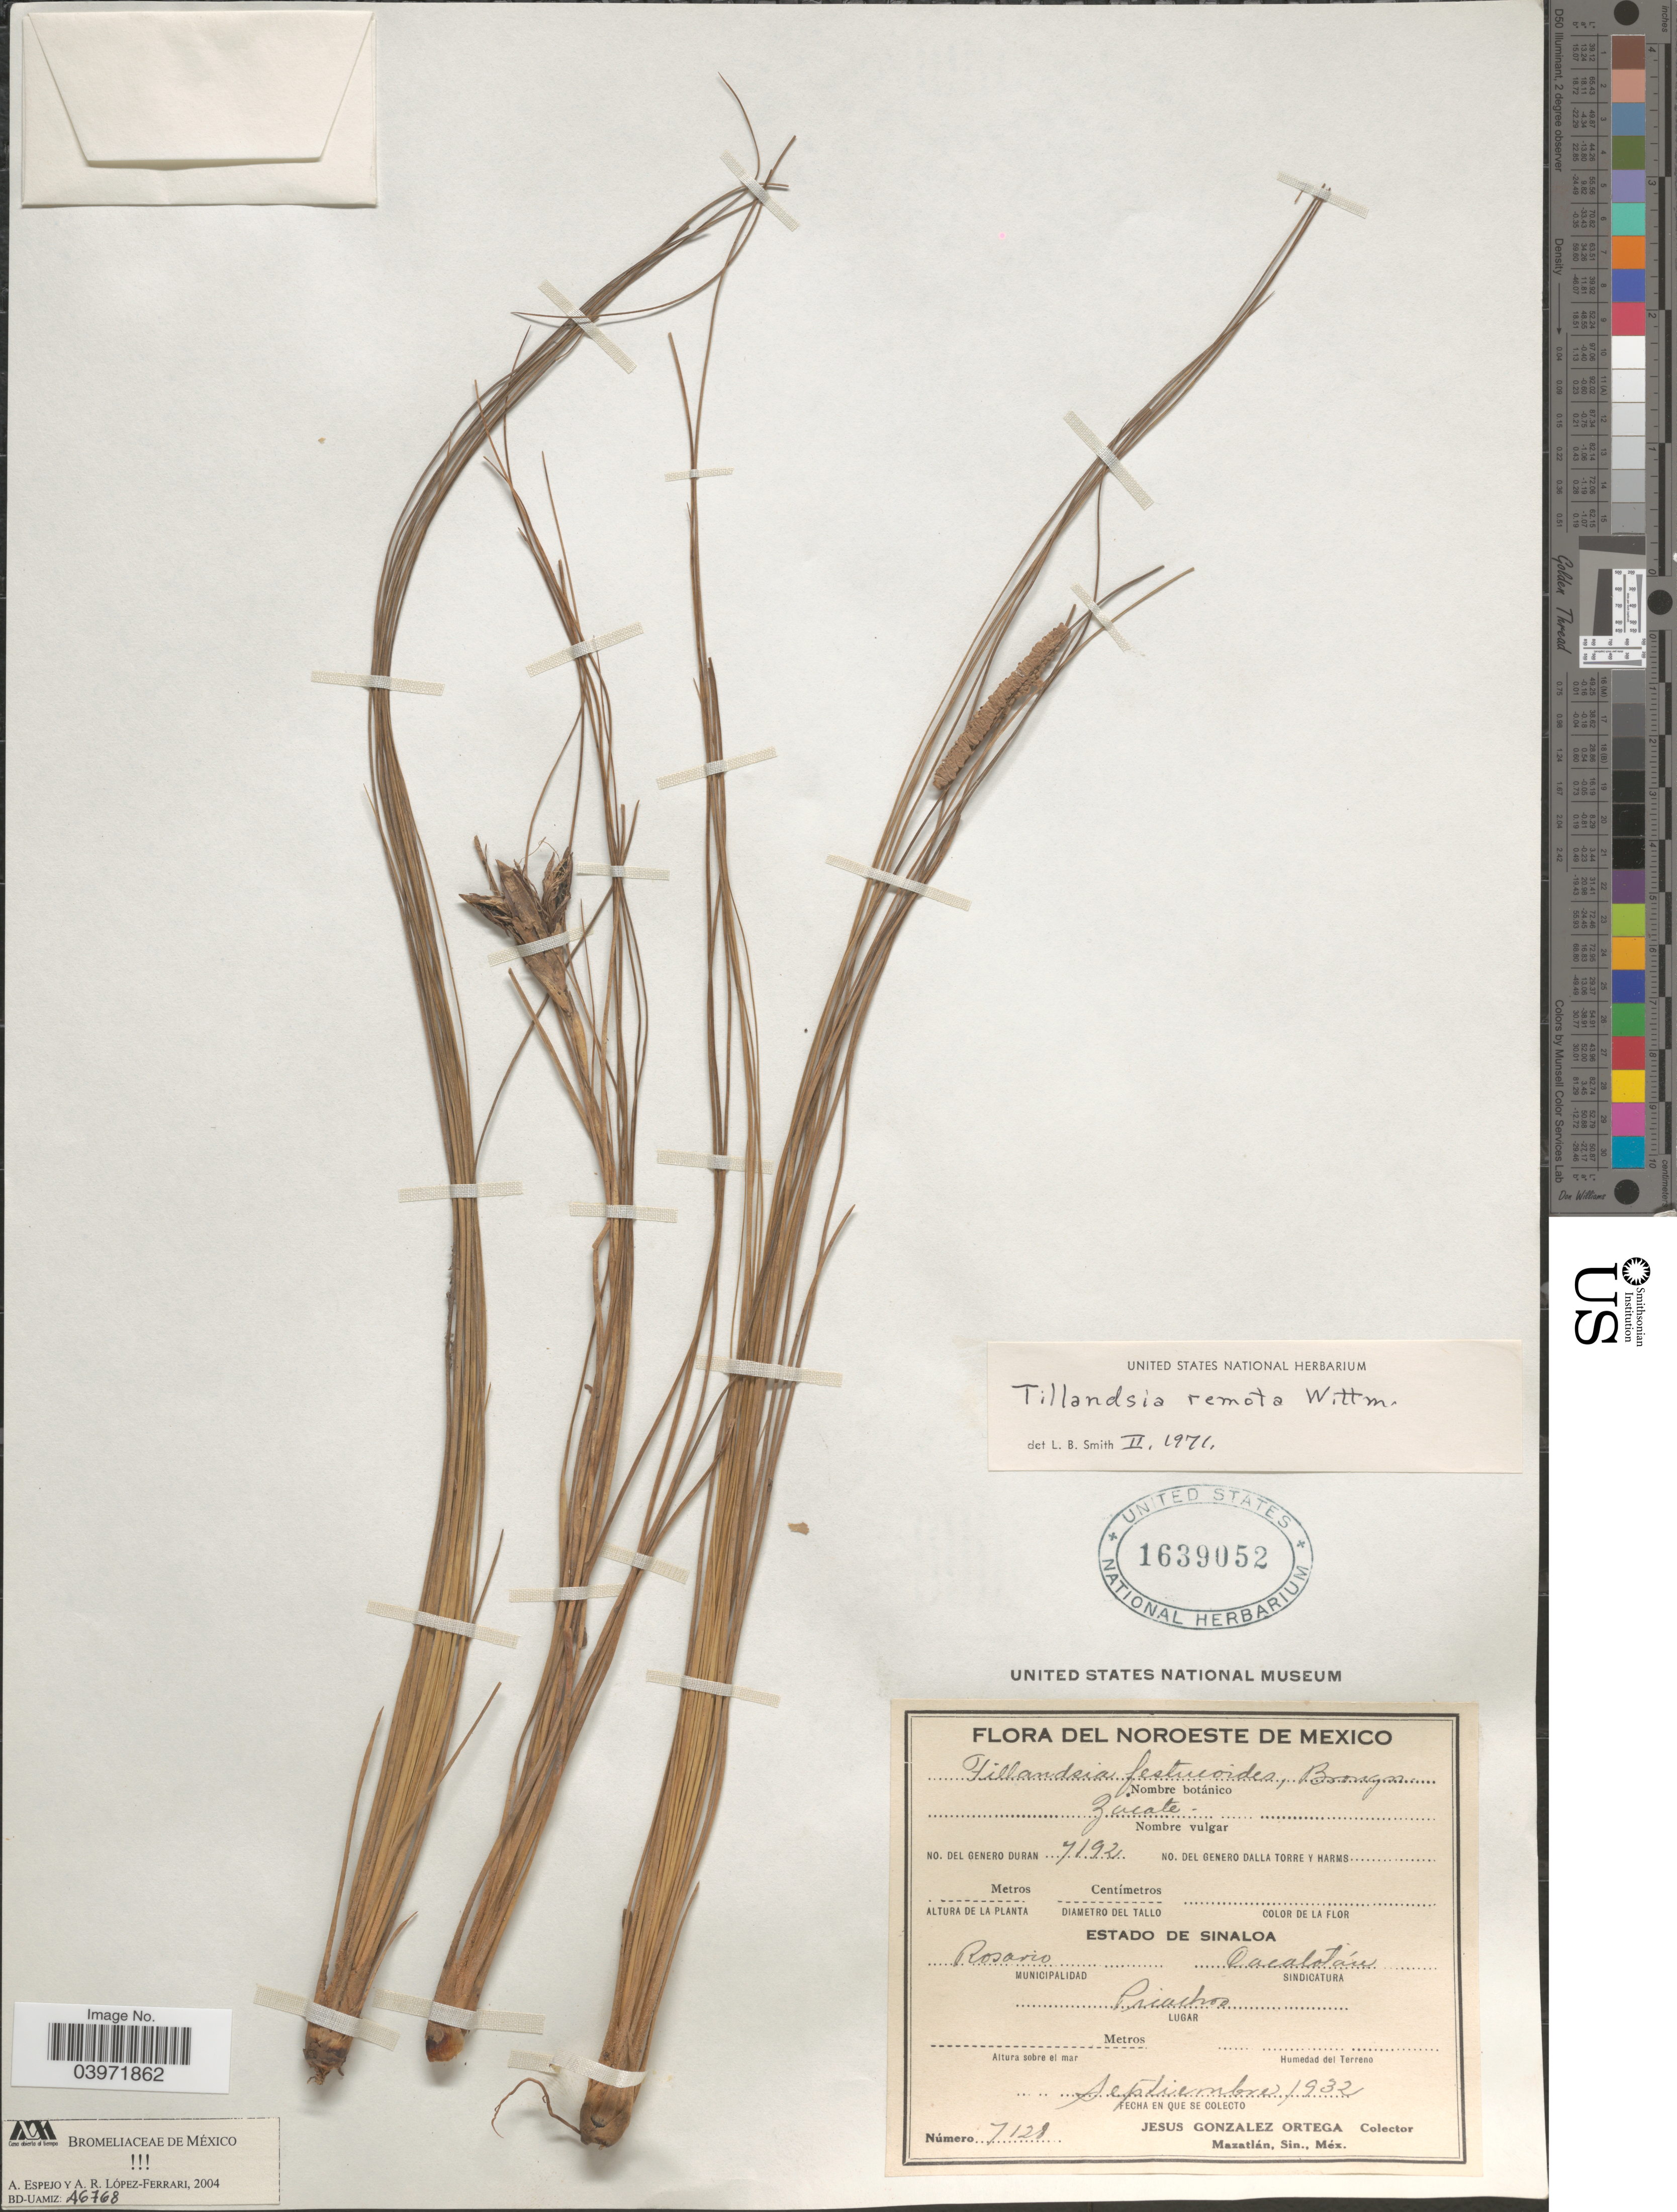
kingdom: Plantae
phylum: Tracheophyta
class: Liliopsida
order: Poales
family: Bromeliaceae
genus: Tillandsia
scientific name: Tillandsia remota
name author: Wittm.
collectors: J. Ortega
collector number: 7128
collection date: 1932-09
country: Mexico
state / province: Sinaloa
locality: Noroeste de Mexico. Municipalidad Rosario. Sindicatura Cacalotán. Picachos.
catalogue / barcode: US 1639052